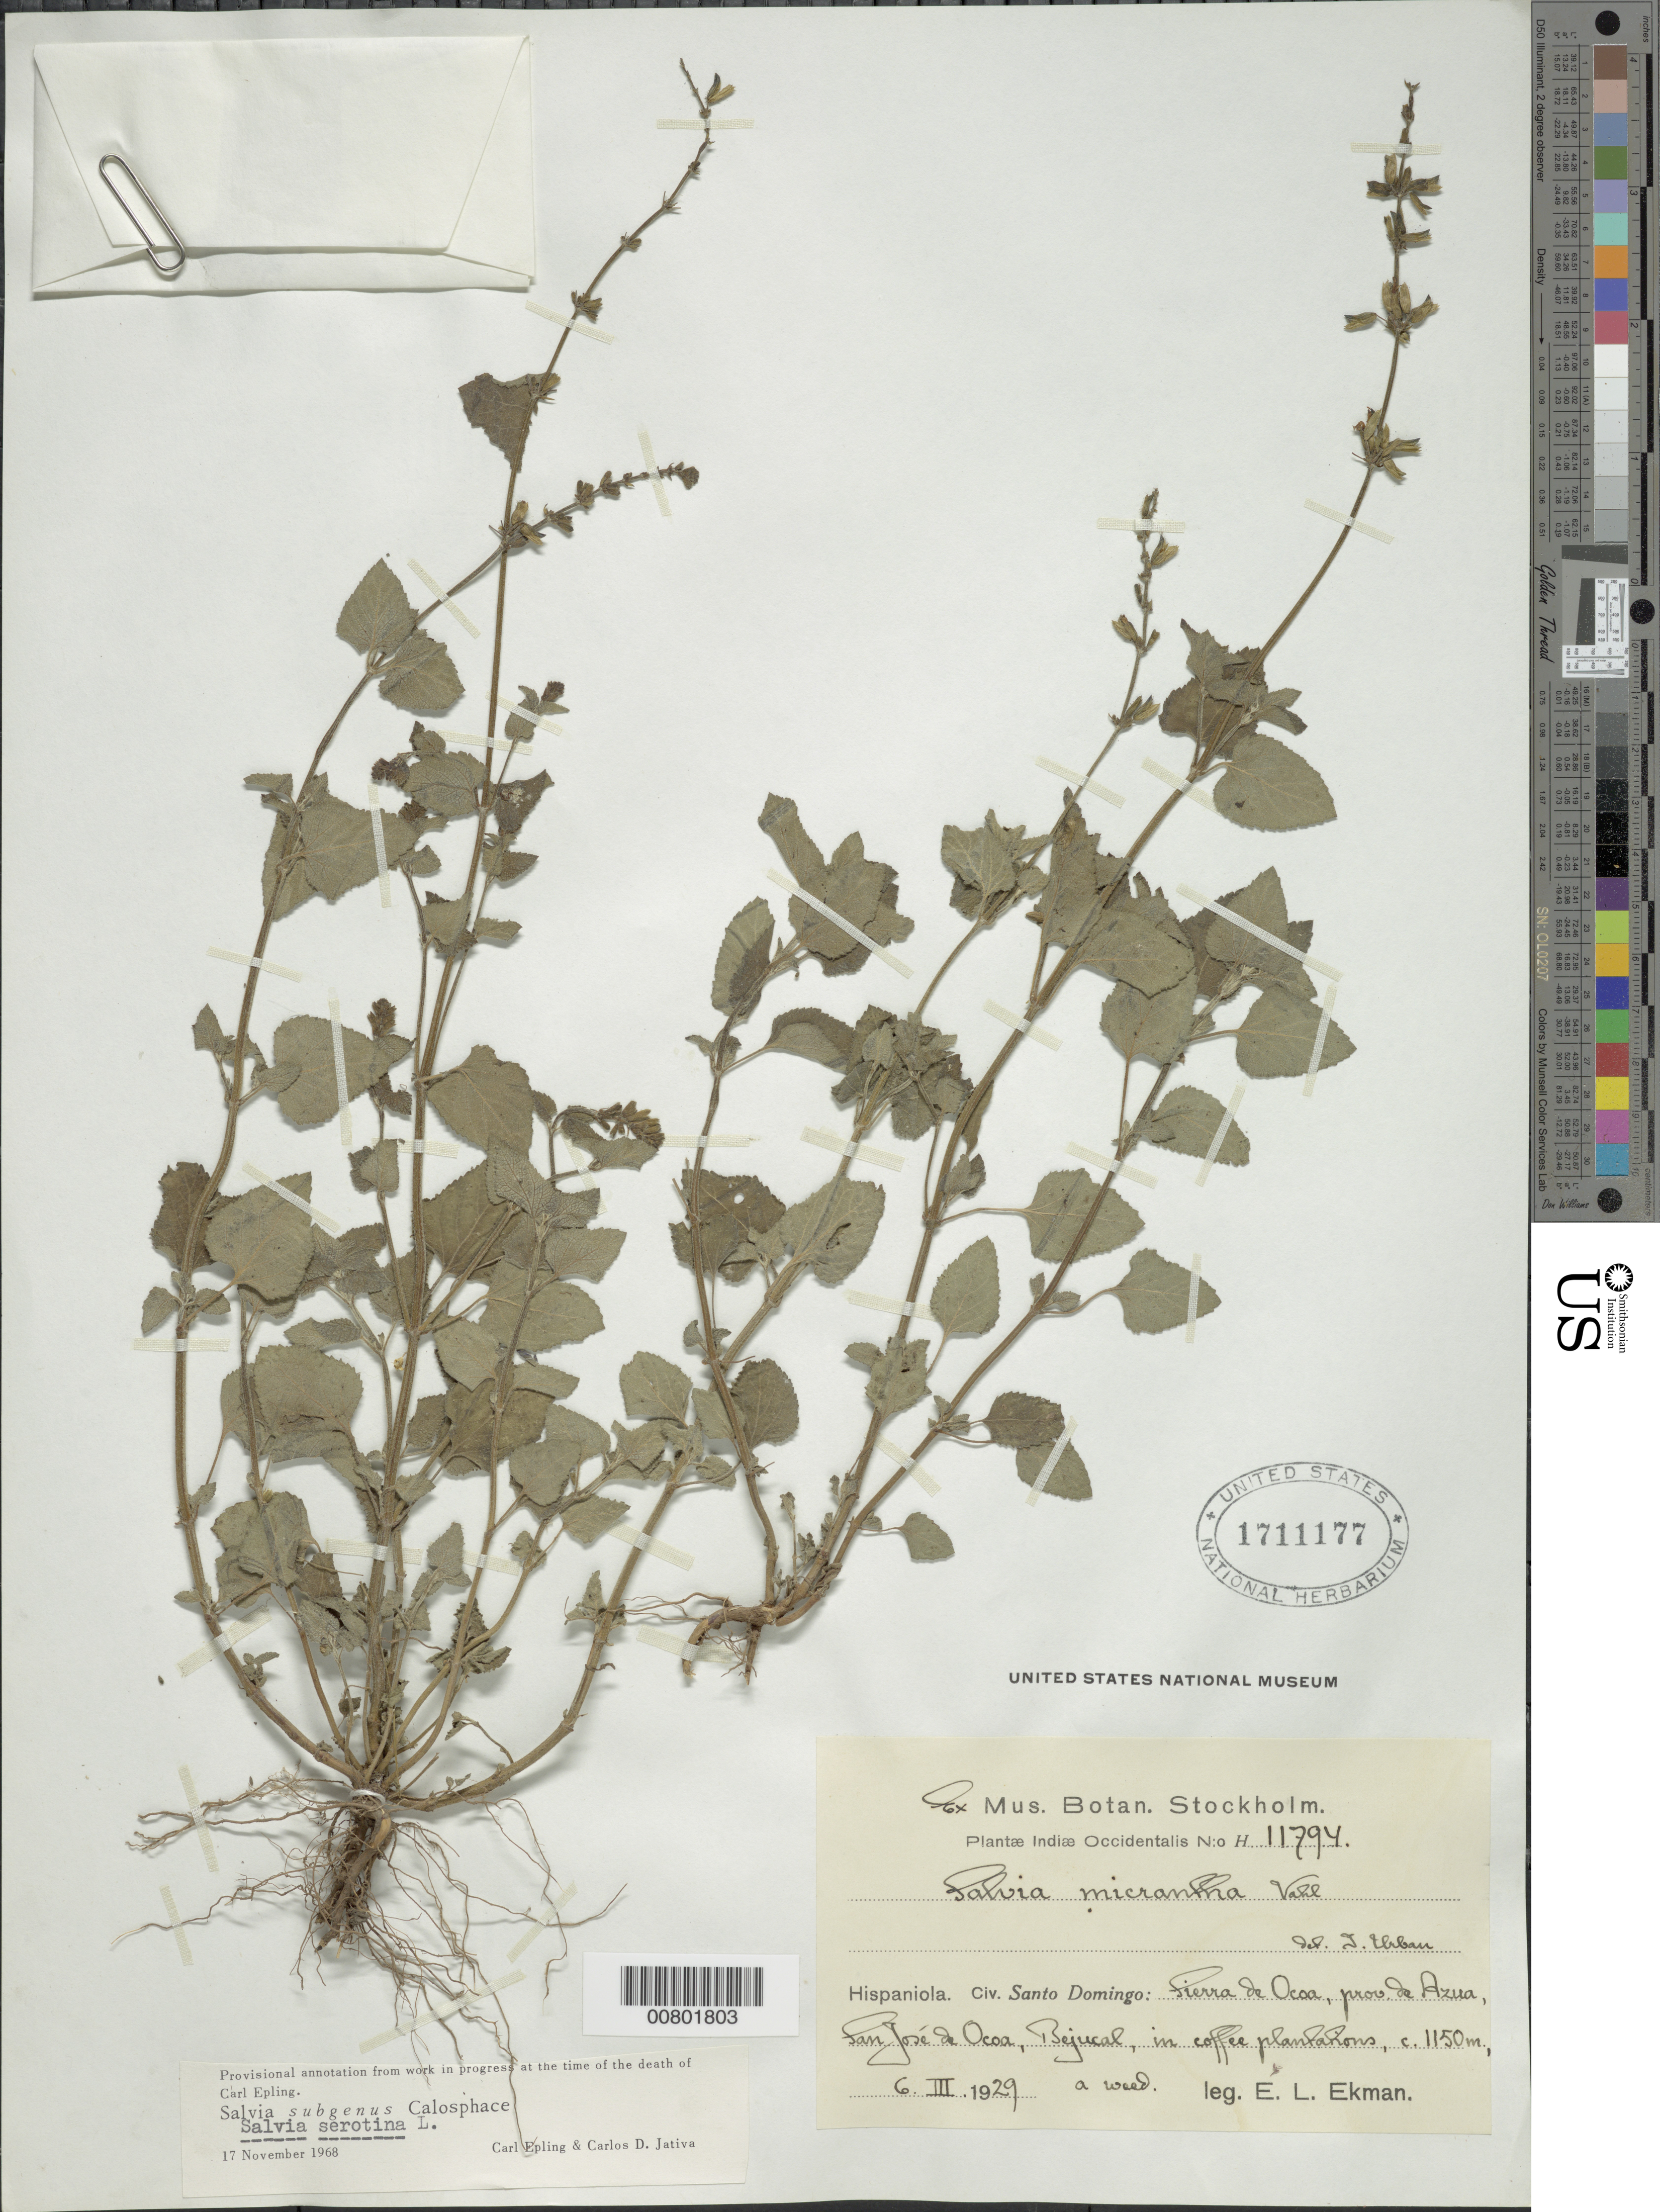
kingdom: Plantae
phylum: Tracheophyta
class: Magnoliopsida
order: Lamiales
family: Lamiaceae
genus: Salvia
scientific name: Salvia serotina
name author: L.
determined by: Epling, C. C.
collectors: E. L. Ekman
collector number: H 11794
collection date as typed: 06 Mar 1929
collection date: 1929-03-06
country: Dominican Republic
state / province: Azua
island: Hispaniola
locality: Sierra de Ocoa, San José de Ocoa, Bejucal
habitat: In coffee plantations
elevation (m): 1150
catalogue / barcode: US 1711177